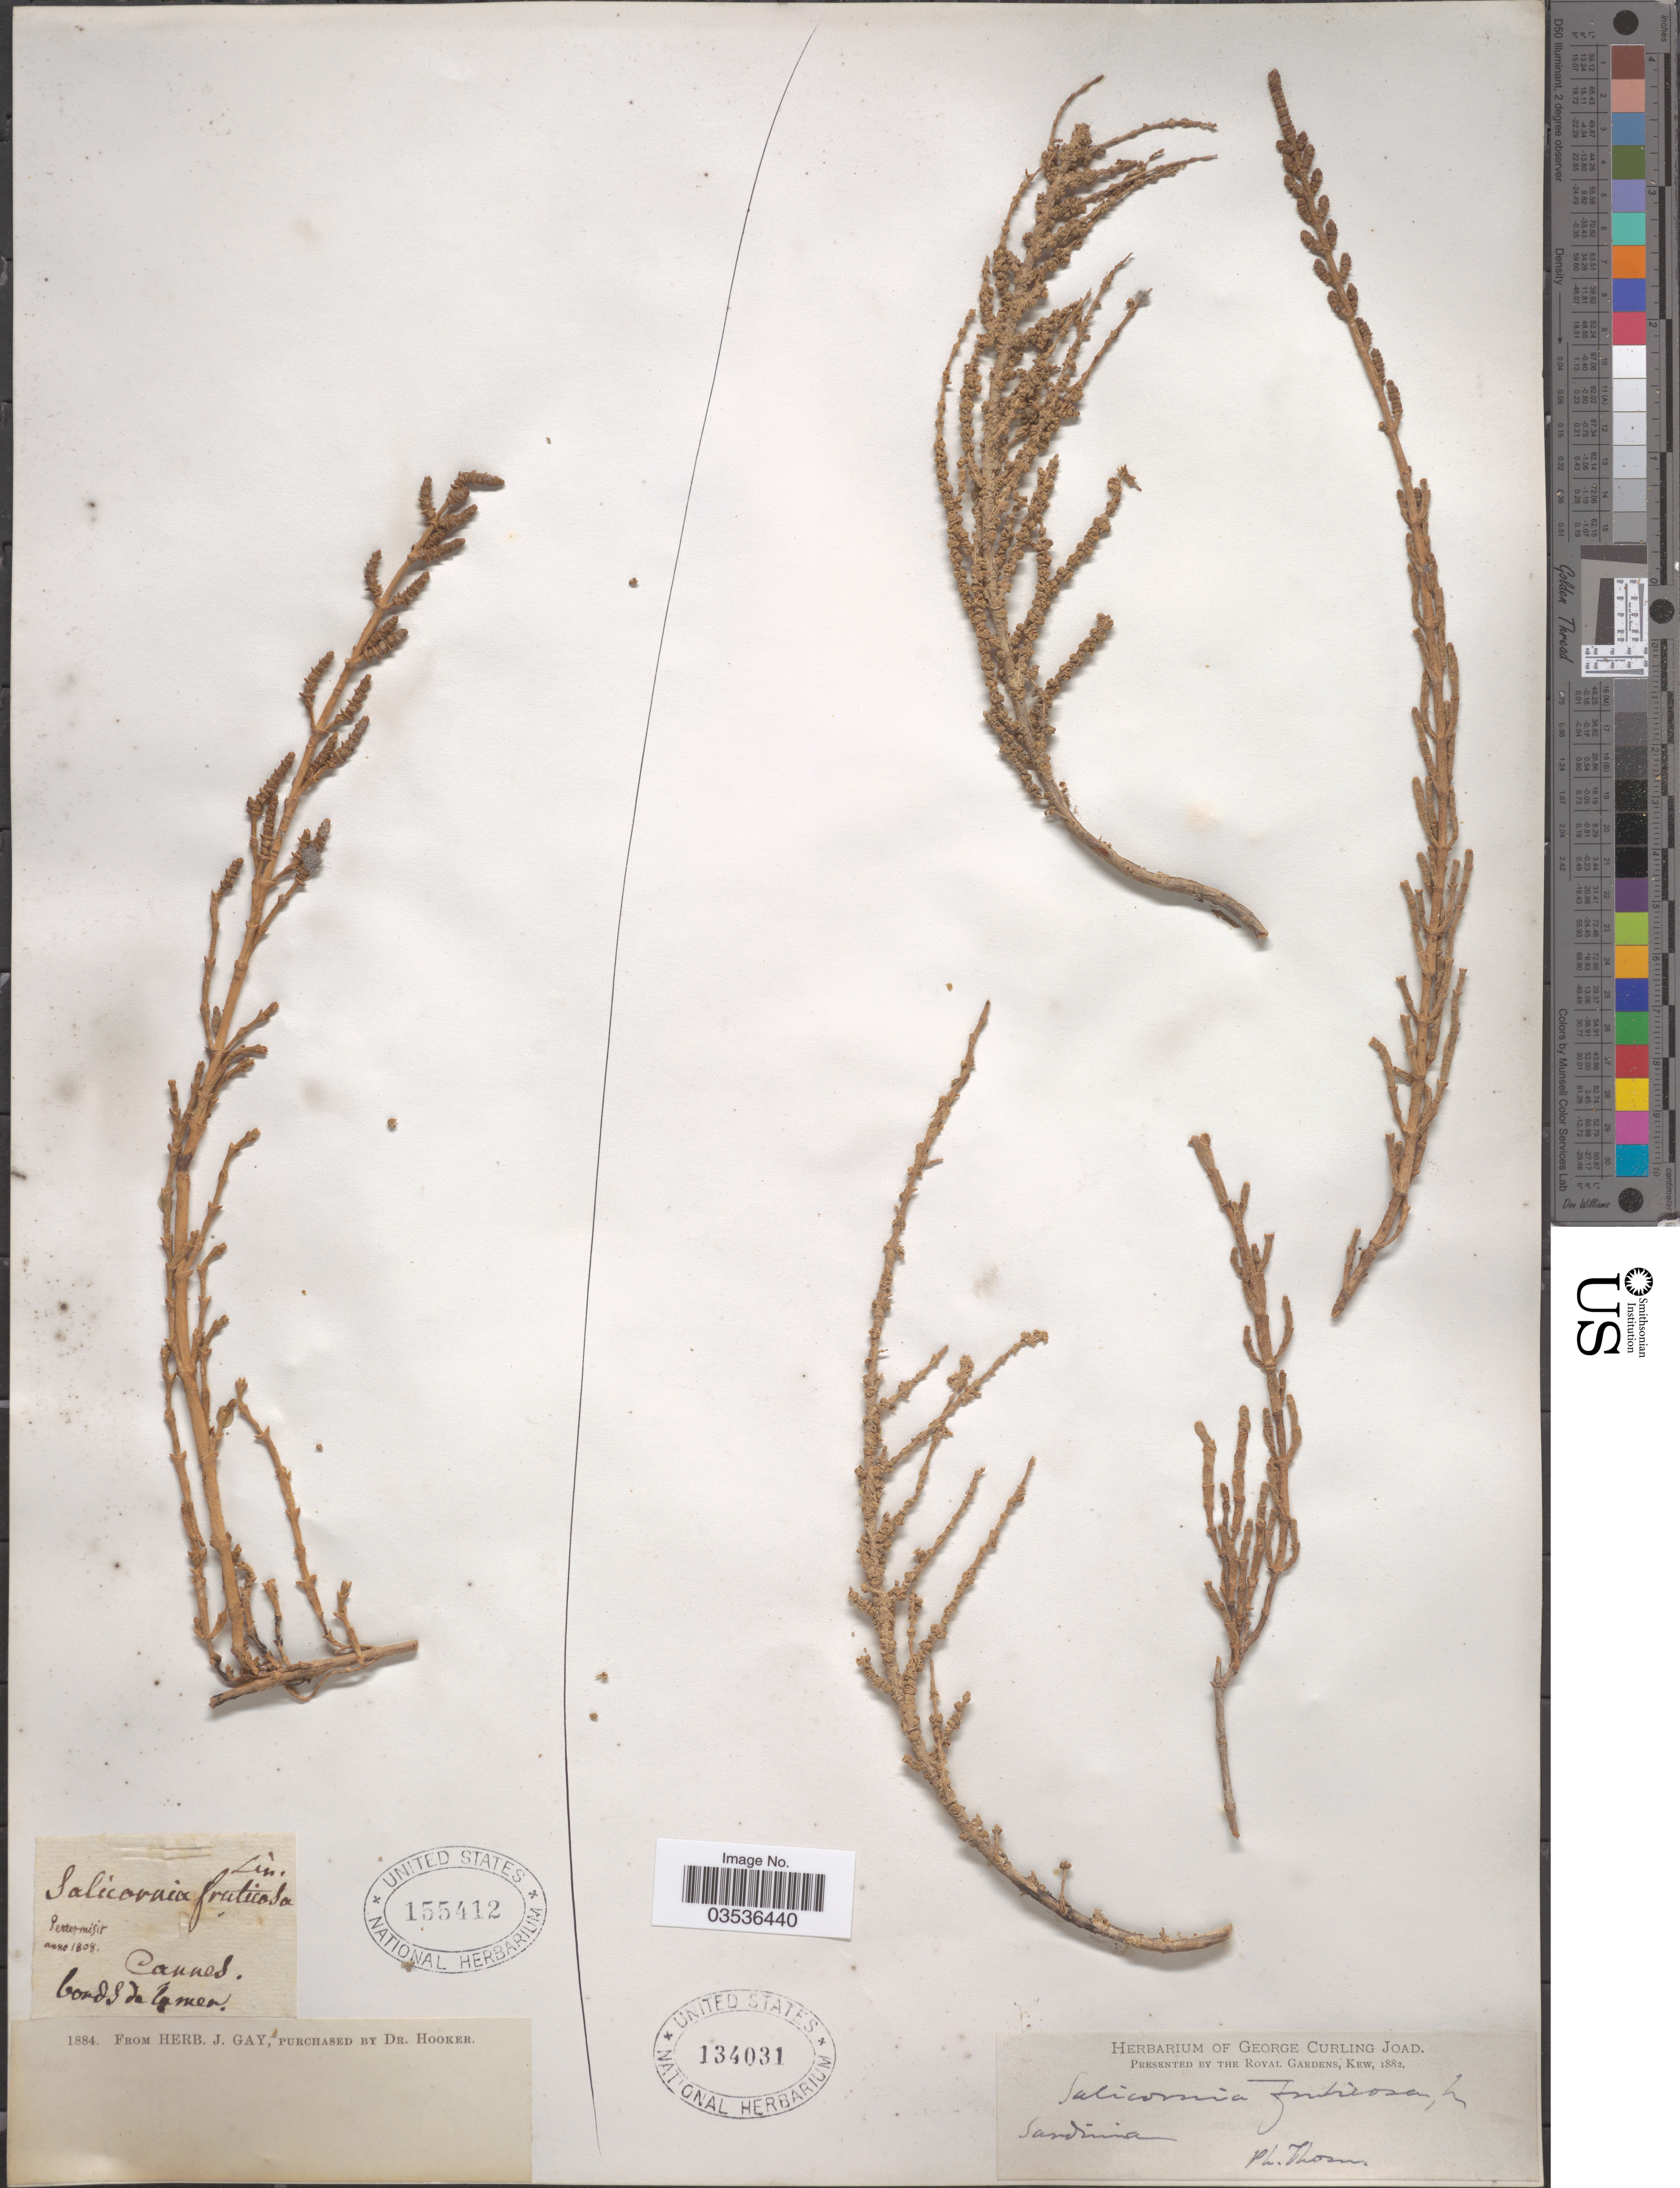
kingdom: Plantae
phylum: Tracheophyta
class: Magnoliopsida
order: Caryophyllales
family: Amaranthaceae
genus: Salicornia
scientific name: Salicornia fruticosa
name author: (L.) L.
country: Italy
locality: Sardinia.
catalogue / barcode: US 134031